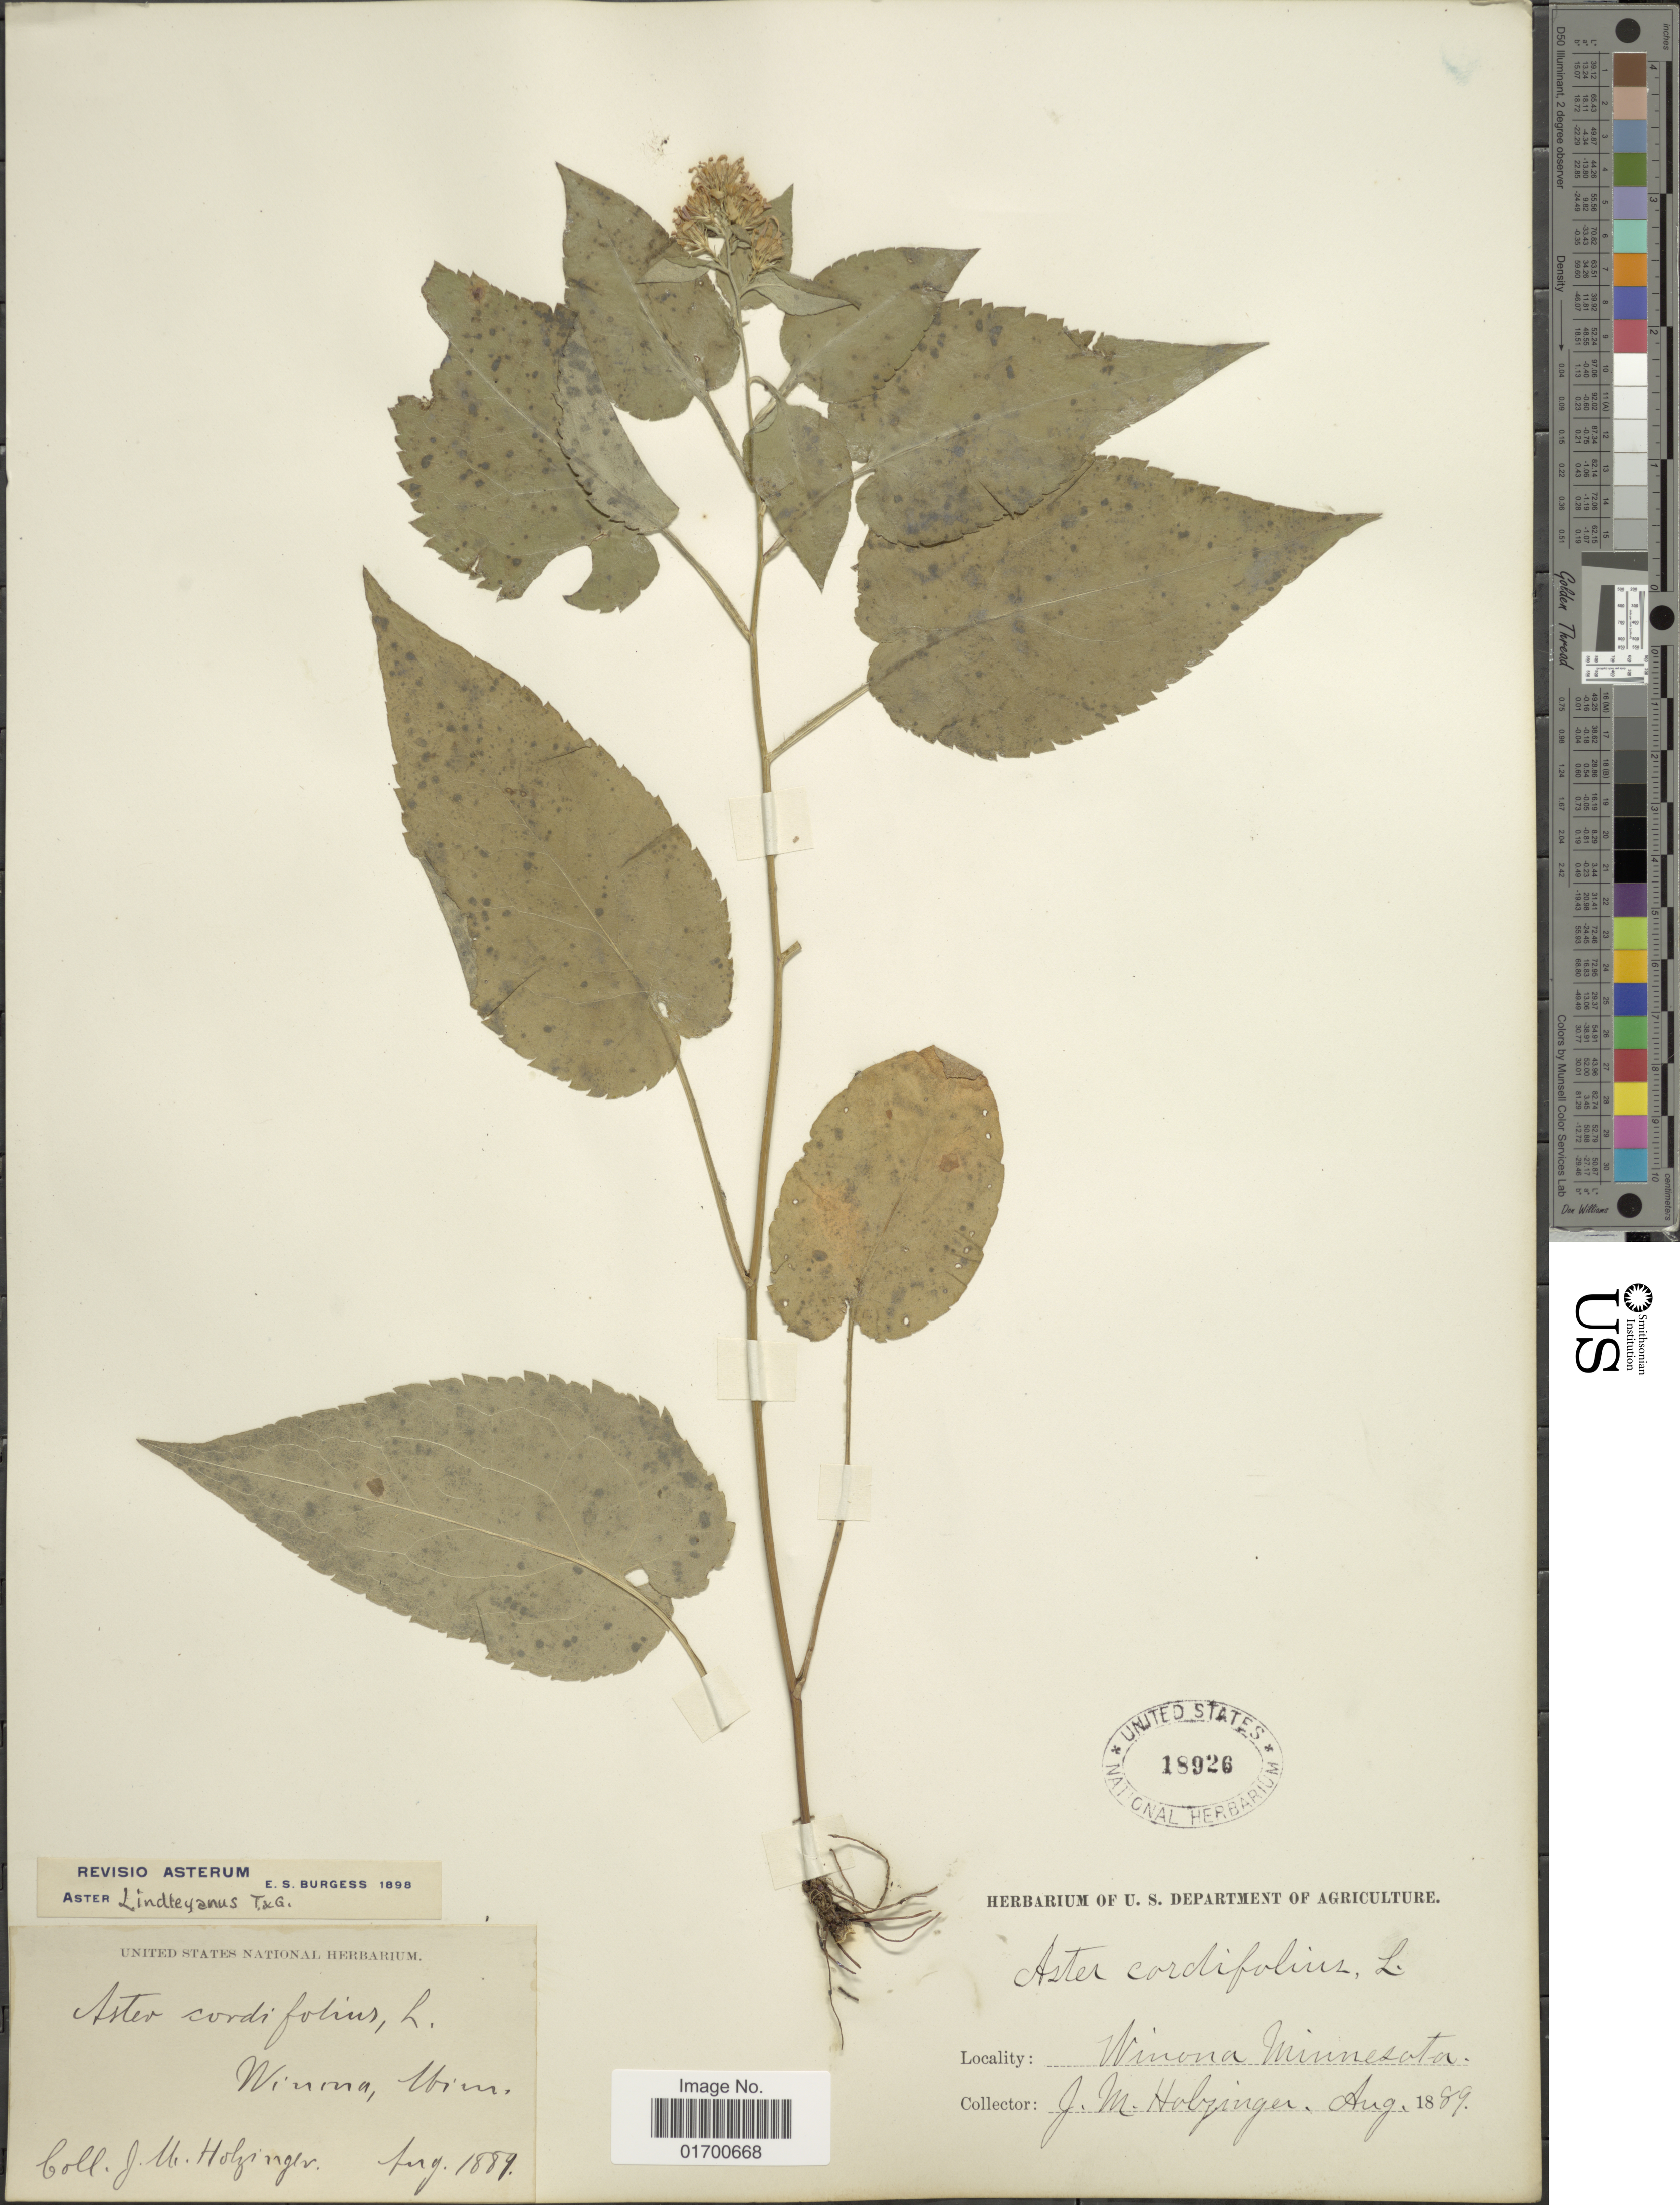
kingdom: Plantae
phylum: Tracheophyta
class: Magnoliopsida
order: Asterales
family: Asteraceae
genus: Symphyotrichum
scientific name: Symphyotrichum ciliolatum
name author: (Lindl.) Á. Löve & D. Löve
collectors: J. M. Holzinger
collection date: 1889-08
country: United States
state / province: Minnesota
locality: Winona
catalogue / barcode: US 18926